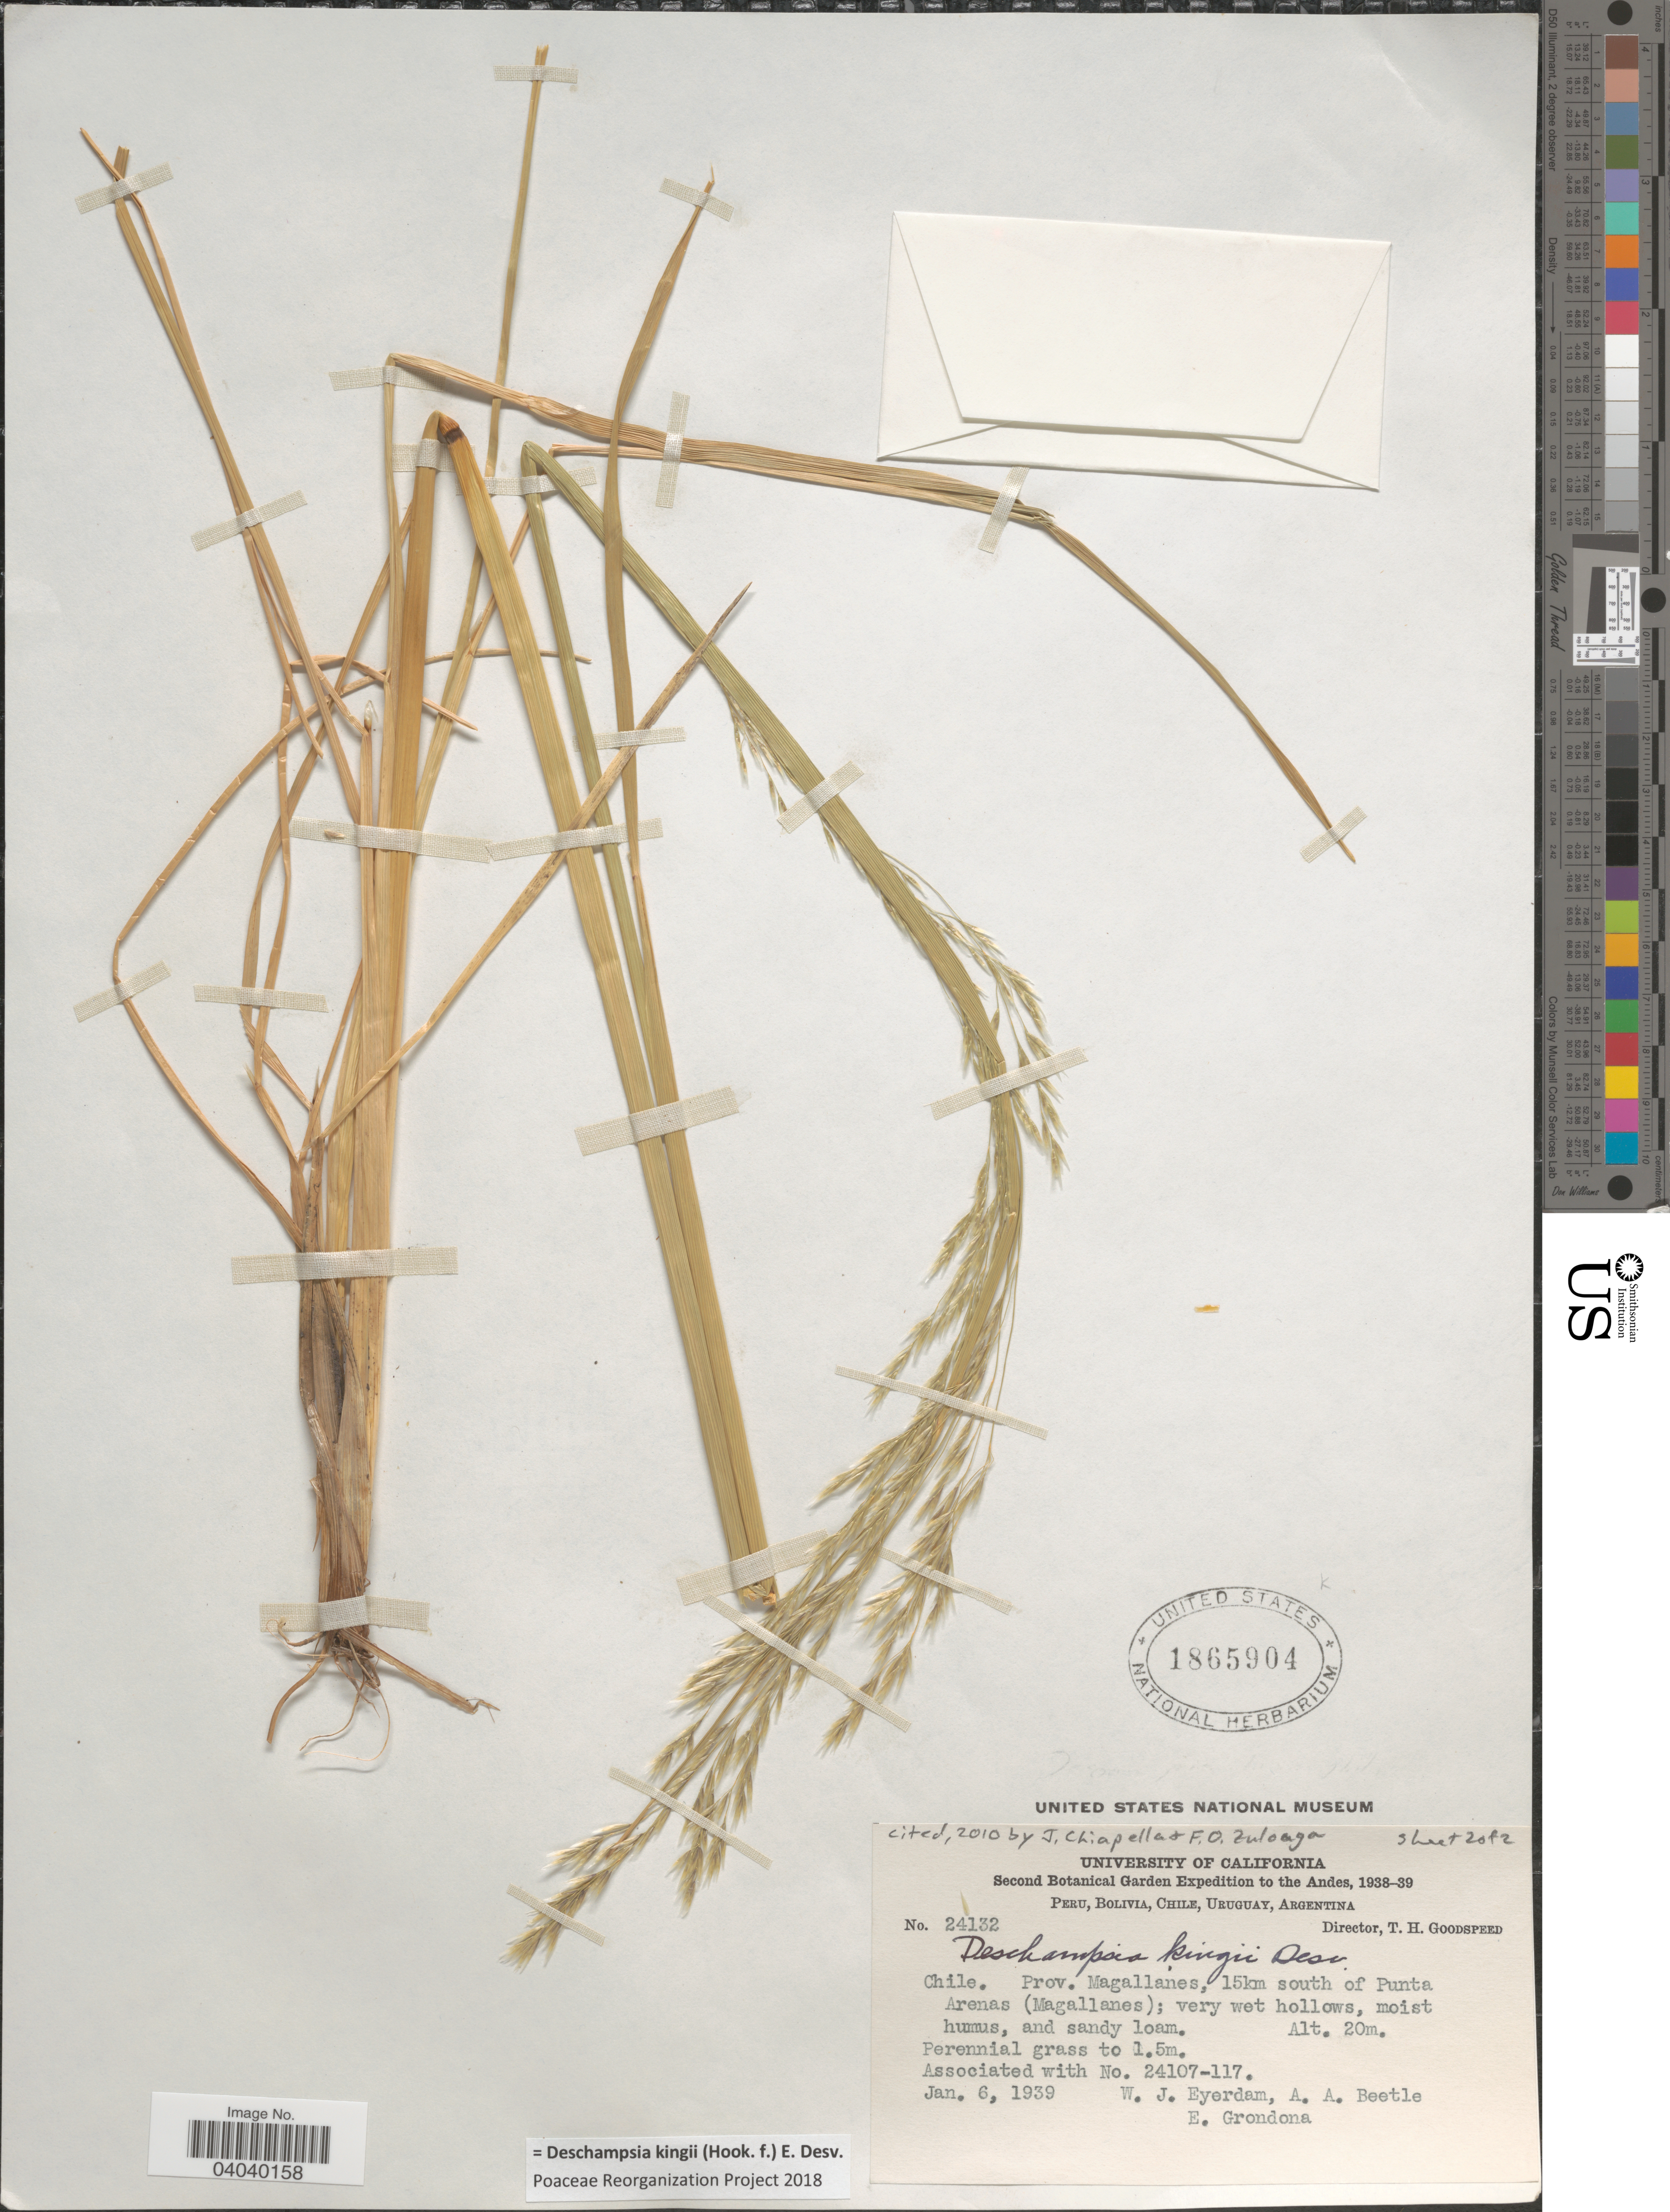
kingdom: Plantae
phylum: Tracheophyta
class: Liliopsida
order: Poales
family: Poaceae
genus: Deschampsia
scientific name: Deschampsia kingii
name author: (Hook. f.) É. Desv.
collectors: W. J. Eyerdam, A. A. Beetle & E. Grondona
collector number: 24132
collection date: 1939-01-06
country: Chile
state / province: Magallanes y de la Antártica Chilena (XII)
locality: The Andes. Prov. Magallanes, 15km south of Punta Arenas (Magallanes).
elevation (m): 20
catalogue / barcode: US 1865904